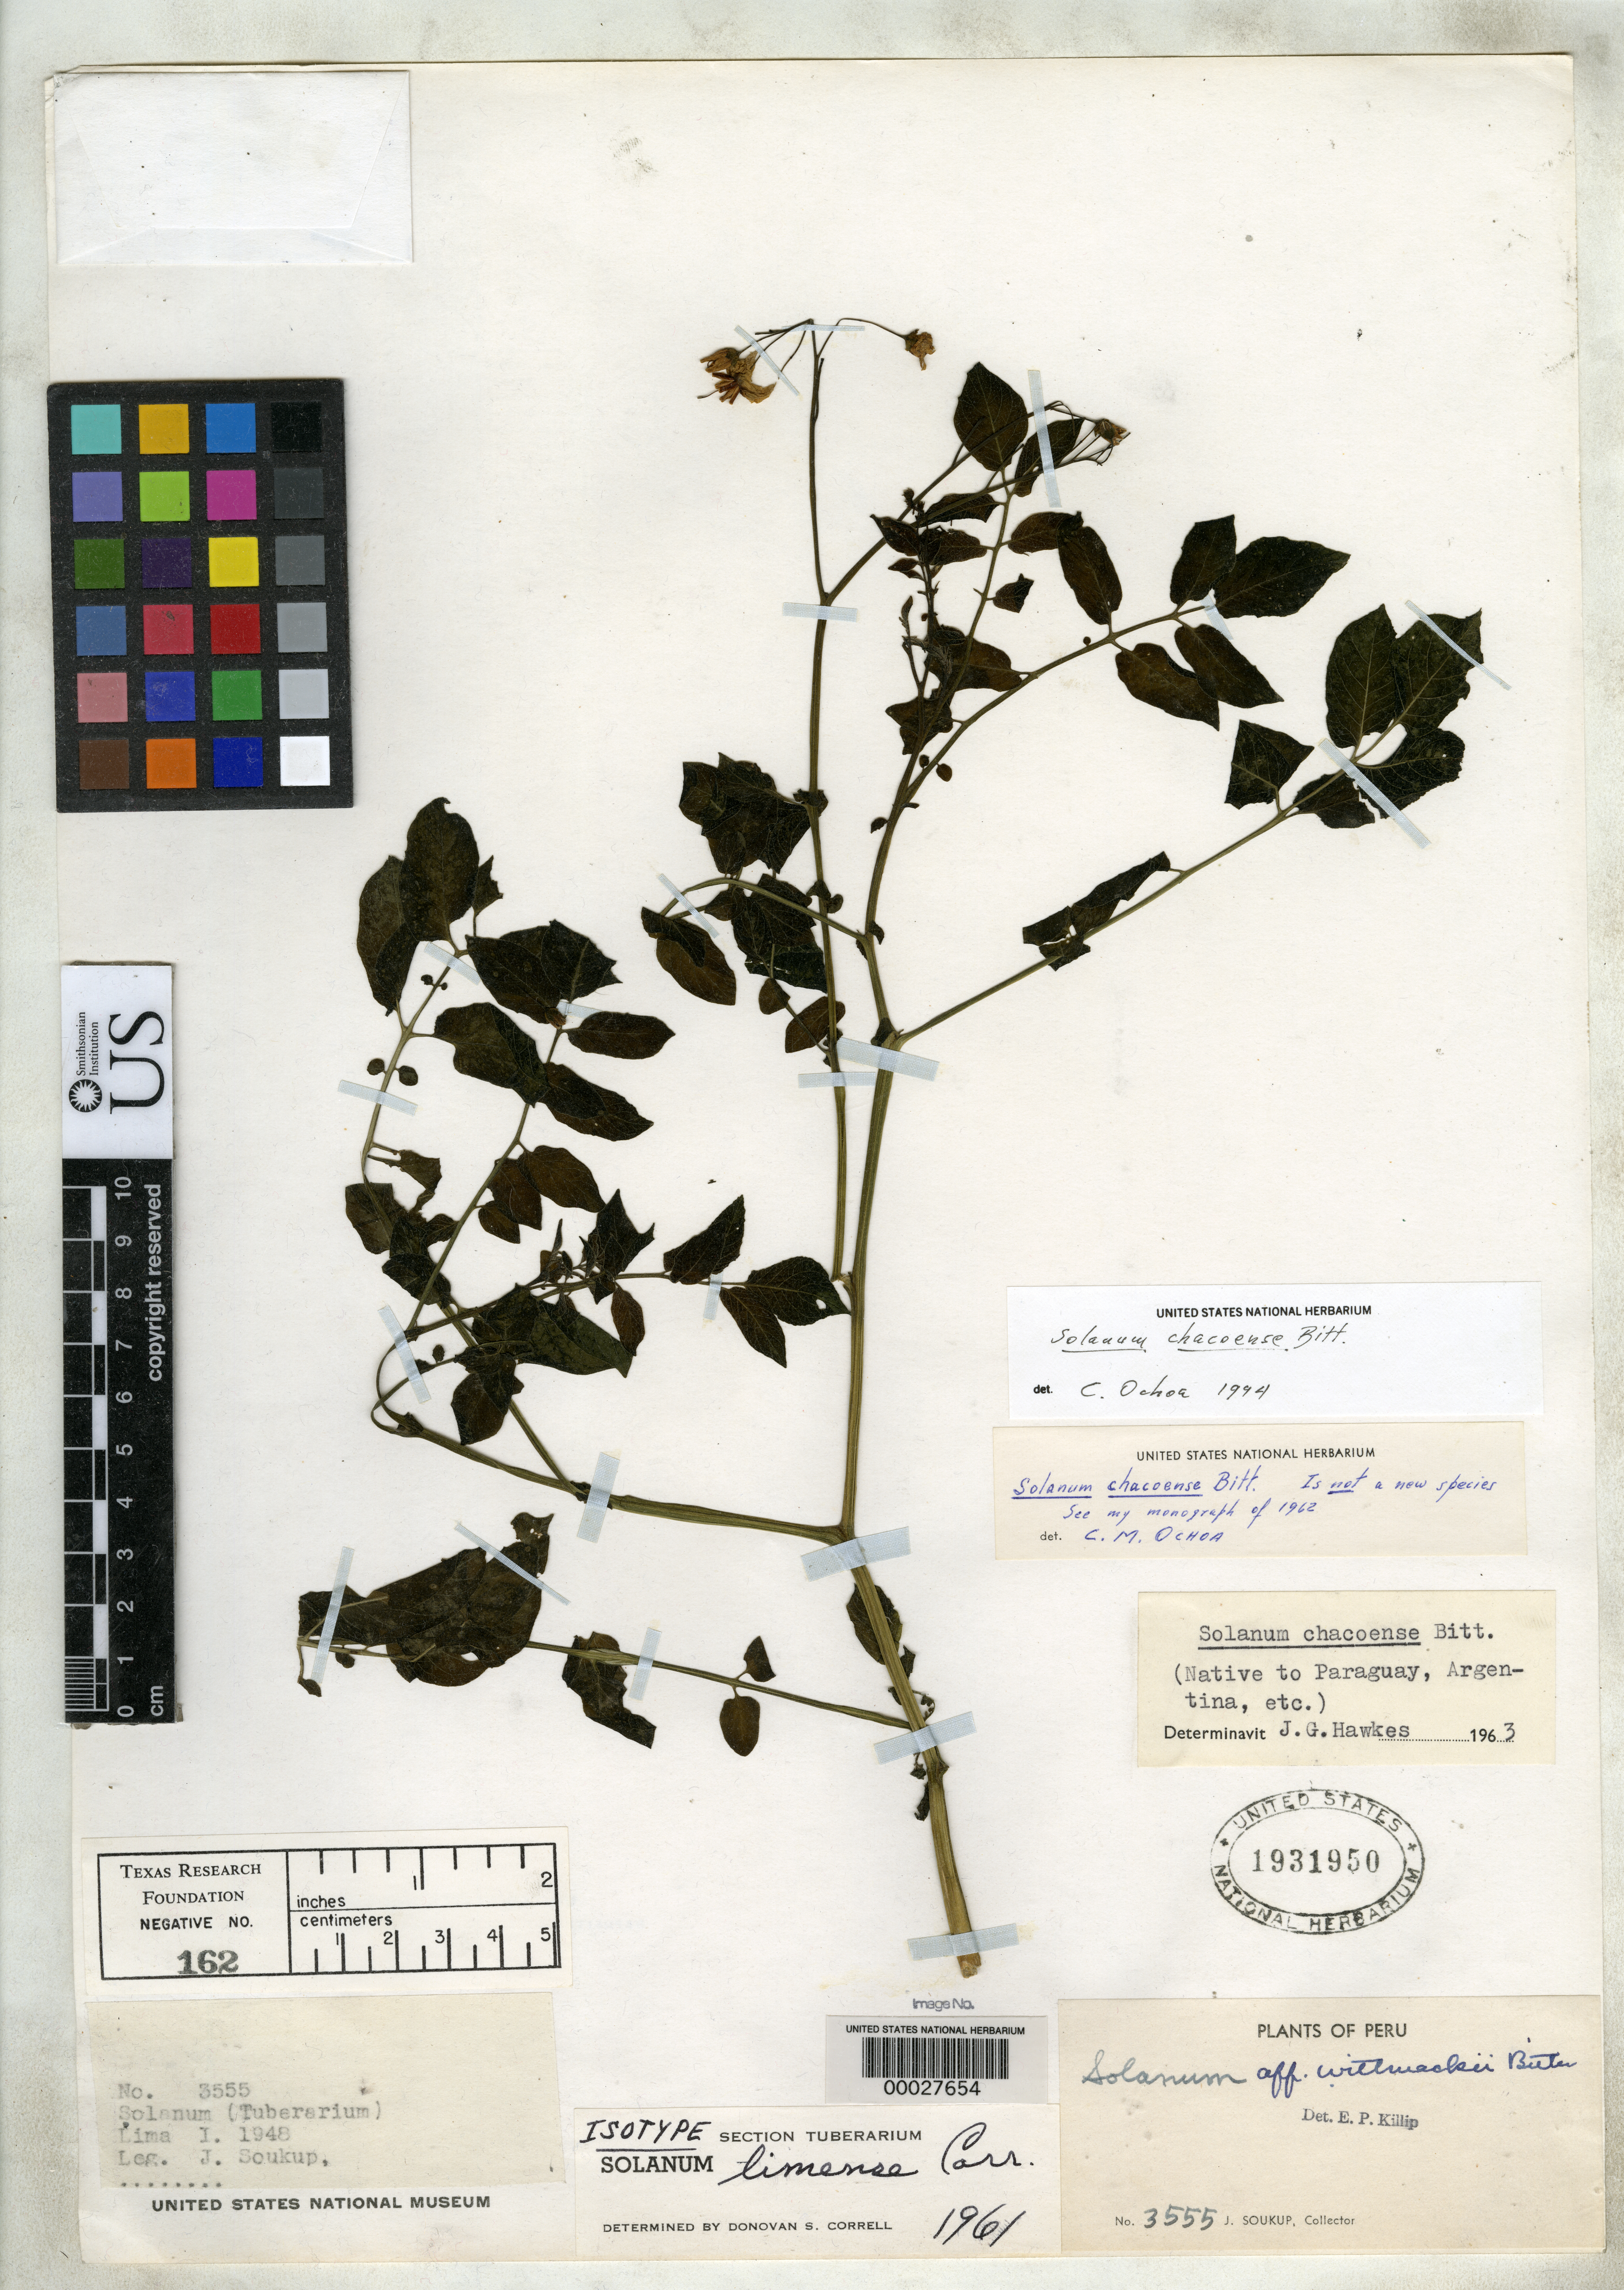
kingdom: Plantae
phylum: Tracheophyta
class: Magnoliopsida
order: Solanales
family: Solanaceae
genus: Solanum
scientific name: Solanum limense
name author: Correll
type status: Isotype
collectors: J. J. Soukup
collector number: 3555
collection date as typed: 1948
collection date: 1948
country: Peru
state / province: Lima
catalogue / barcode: US 1931950